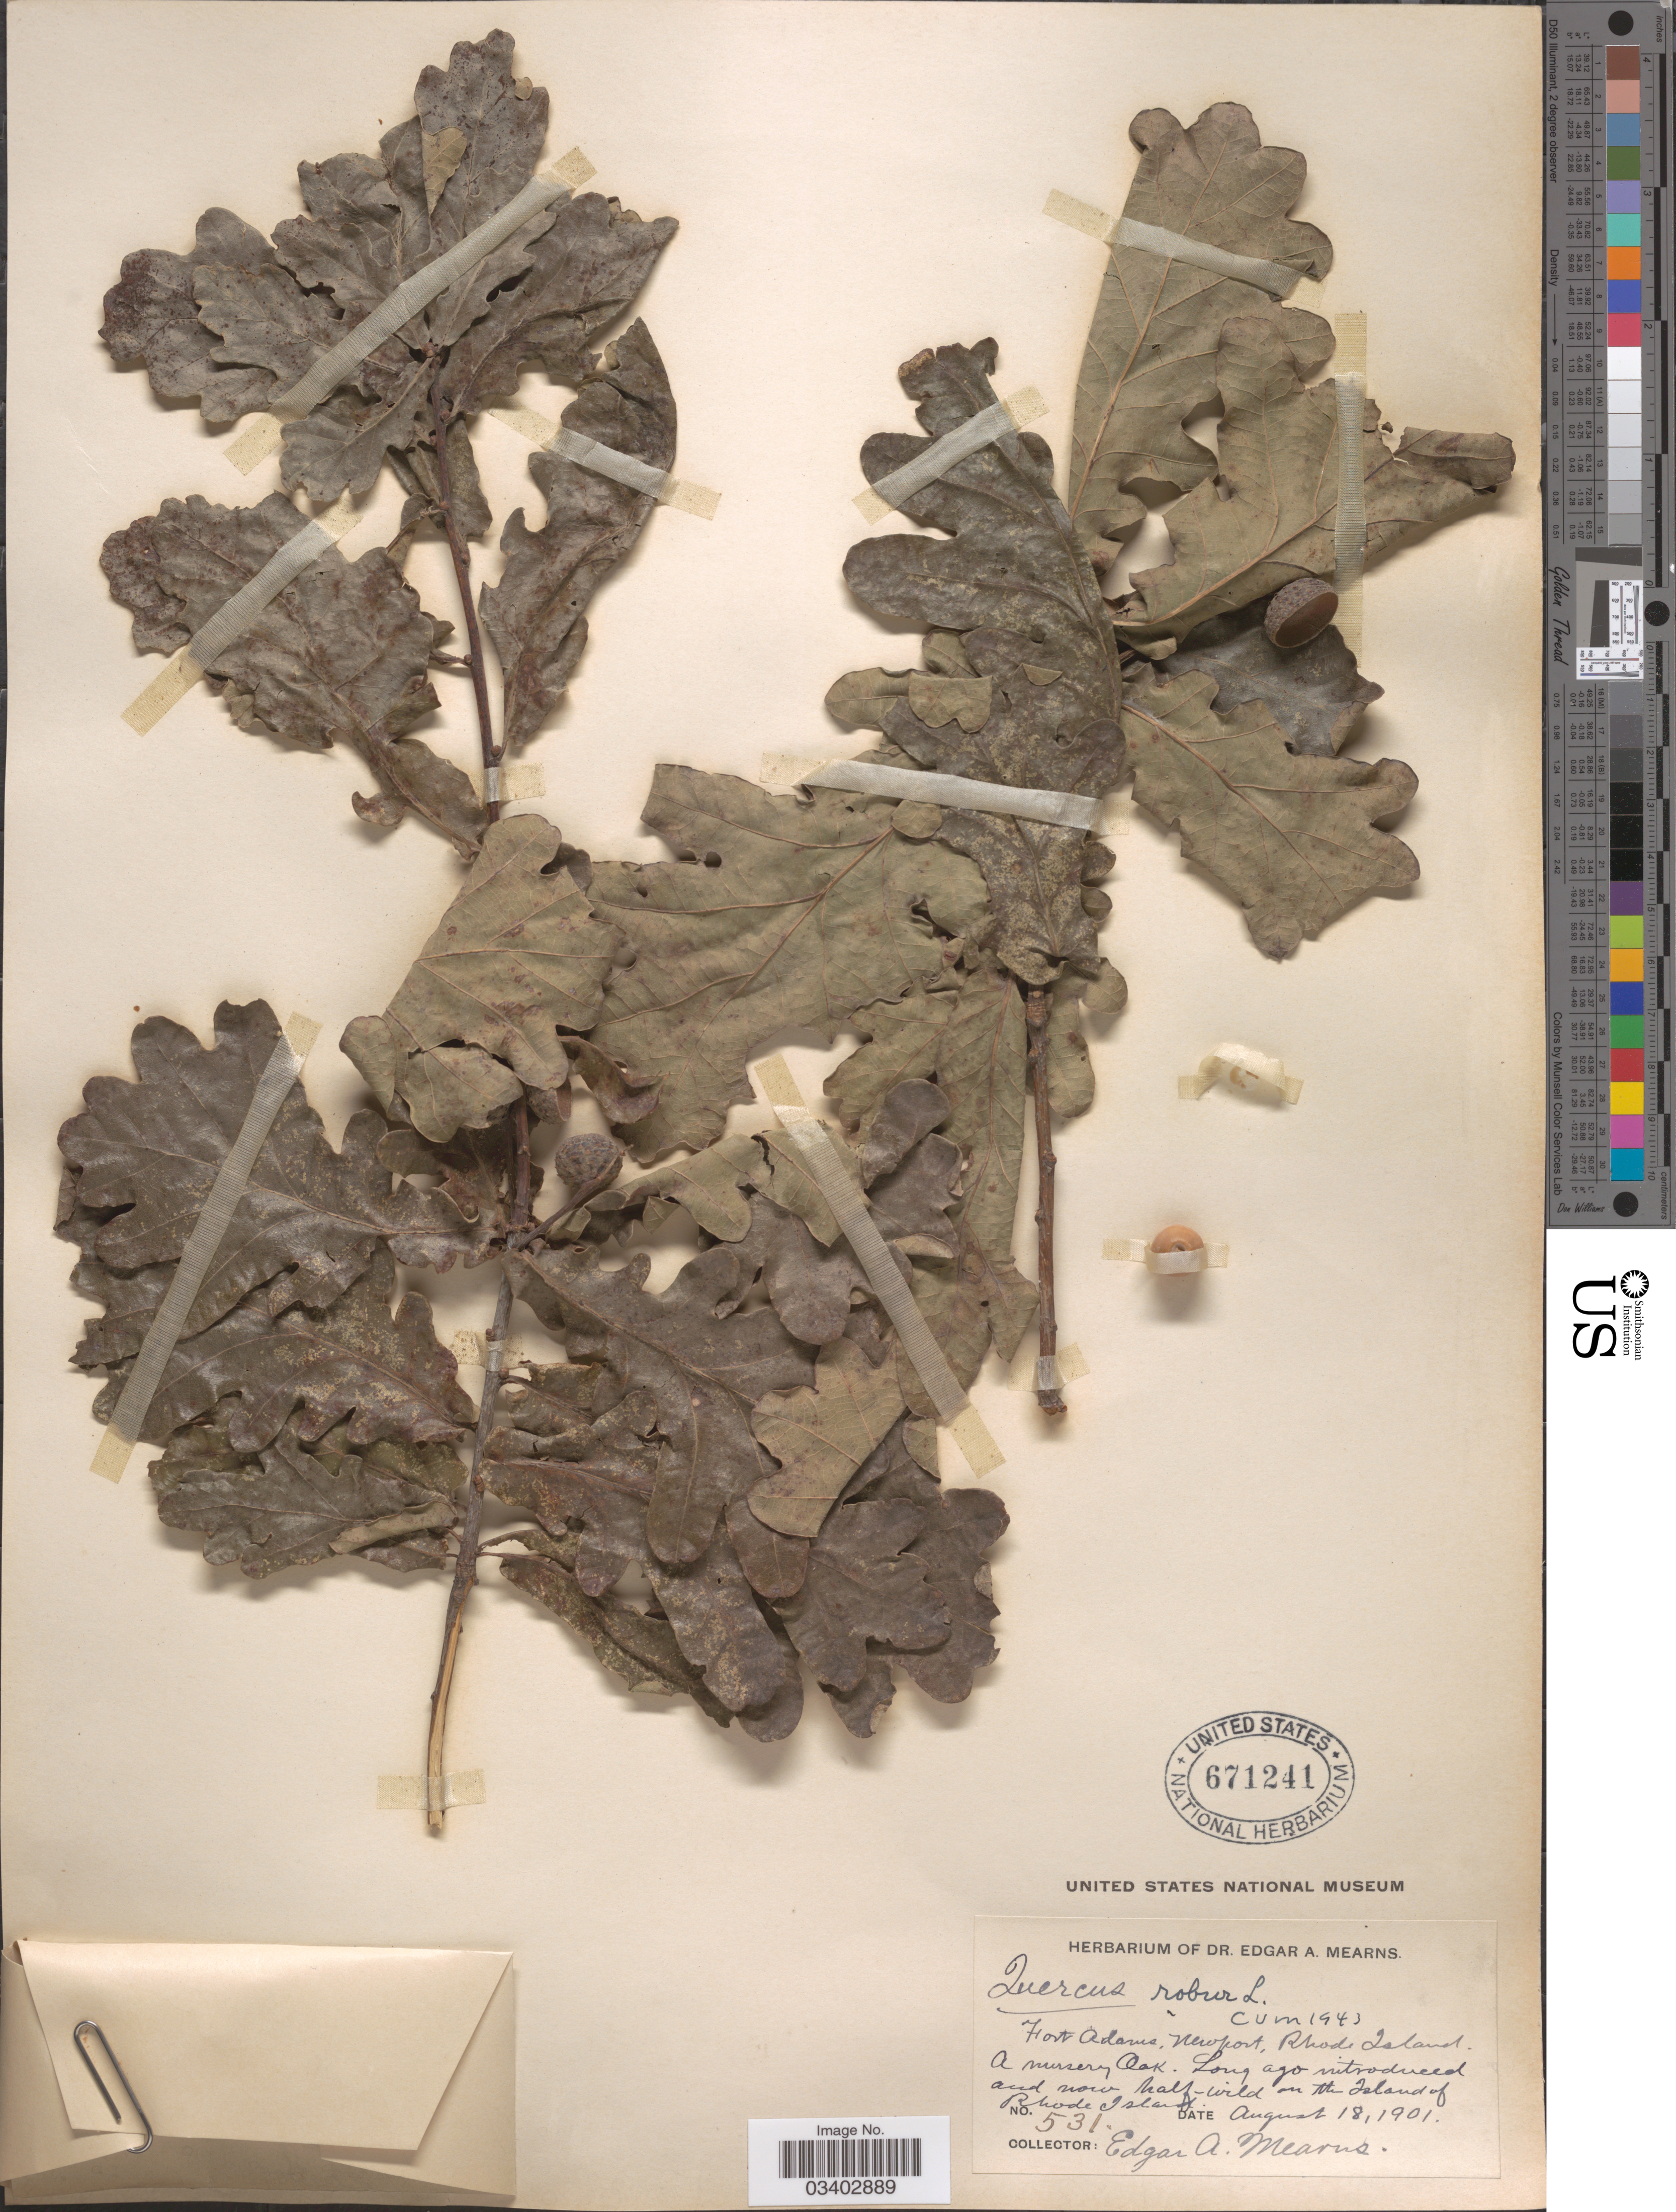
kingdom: Plantae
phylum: Tracheophyta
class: Magnoliopsida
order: Fagales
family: Fagaceae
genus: Quercus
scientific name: Quercus robur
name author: L.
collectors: E. A. Mearns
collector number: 531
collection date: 1901-08-18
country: United States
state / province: Rhode Island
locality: Fort Adams, Newport. On the Island of Rhode Island.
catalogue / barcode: US 671241